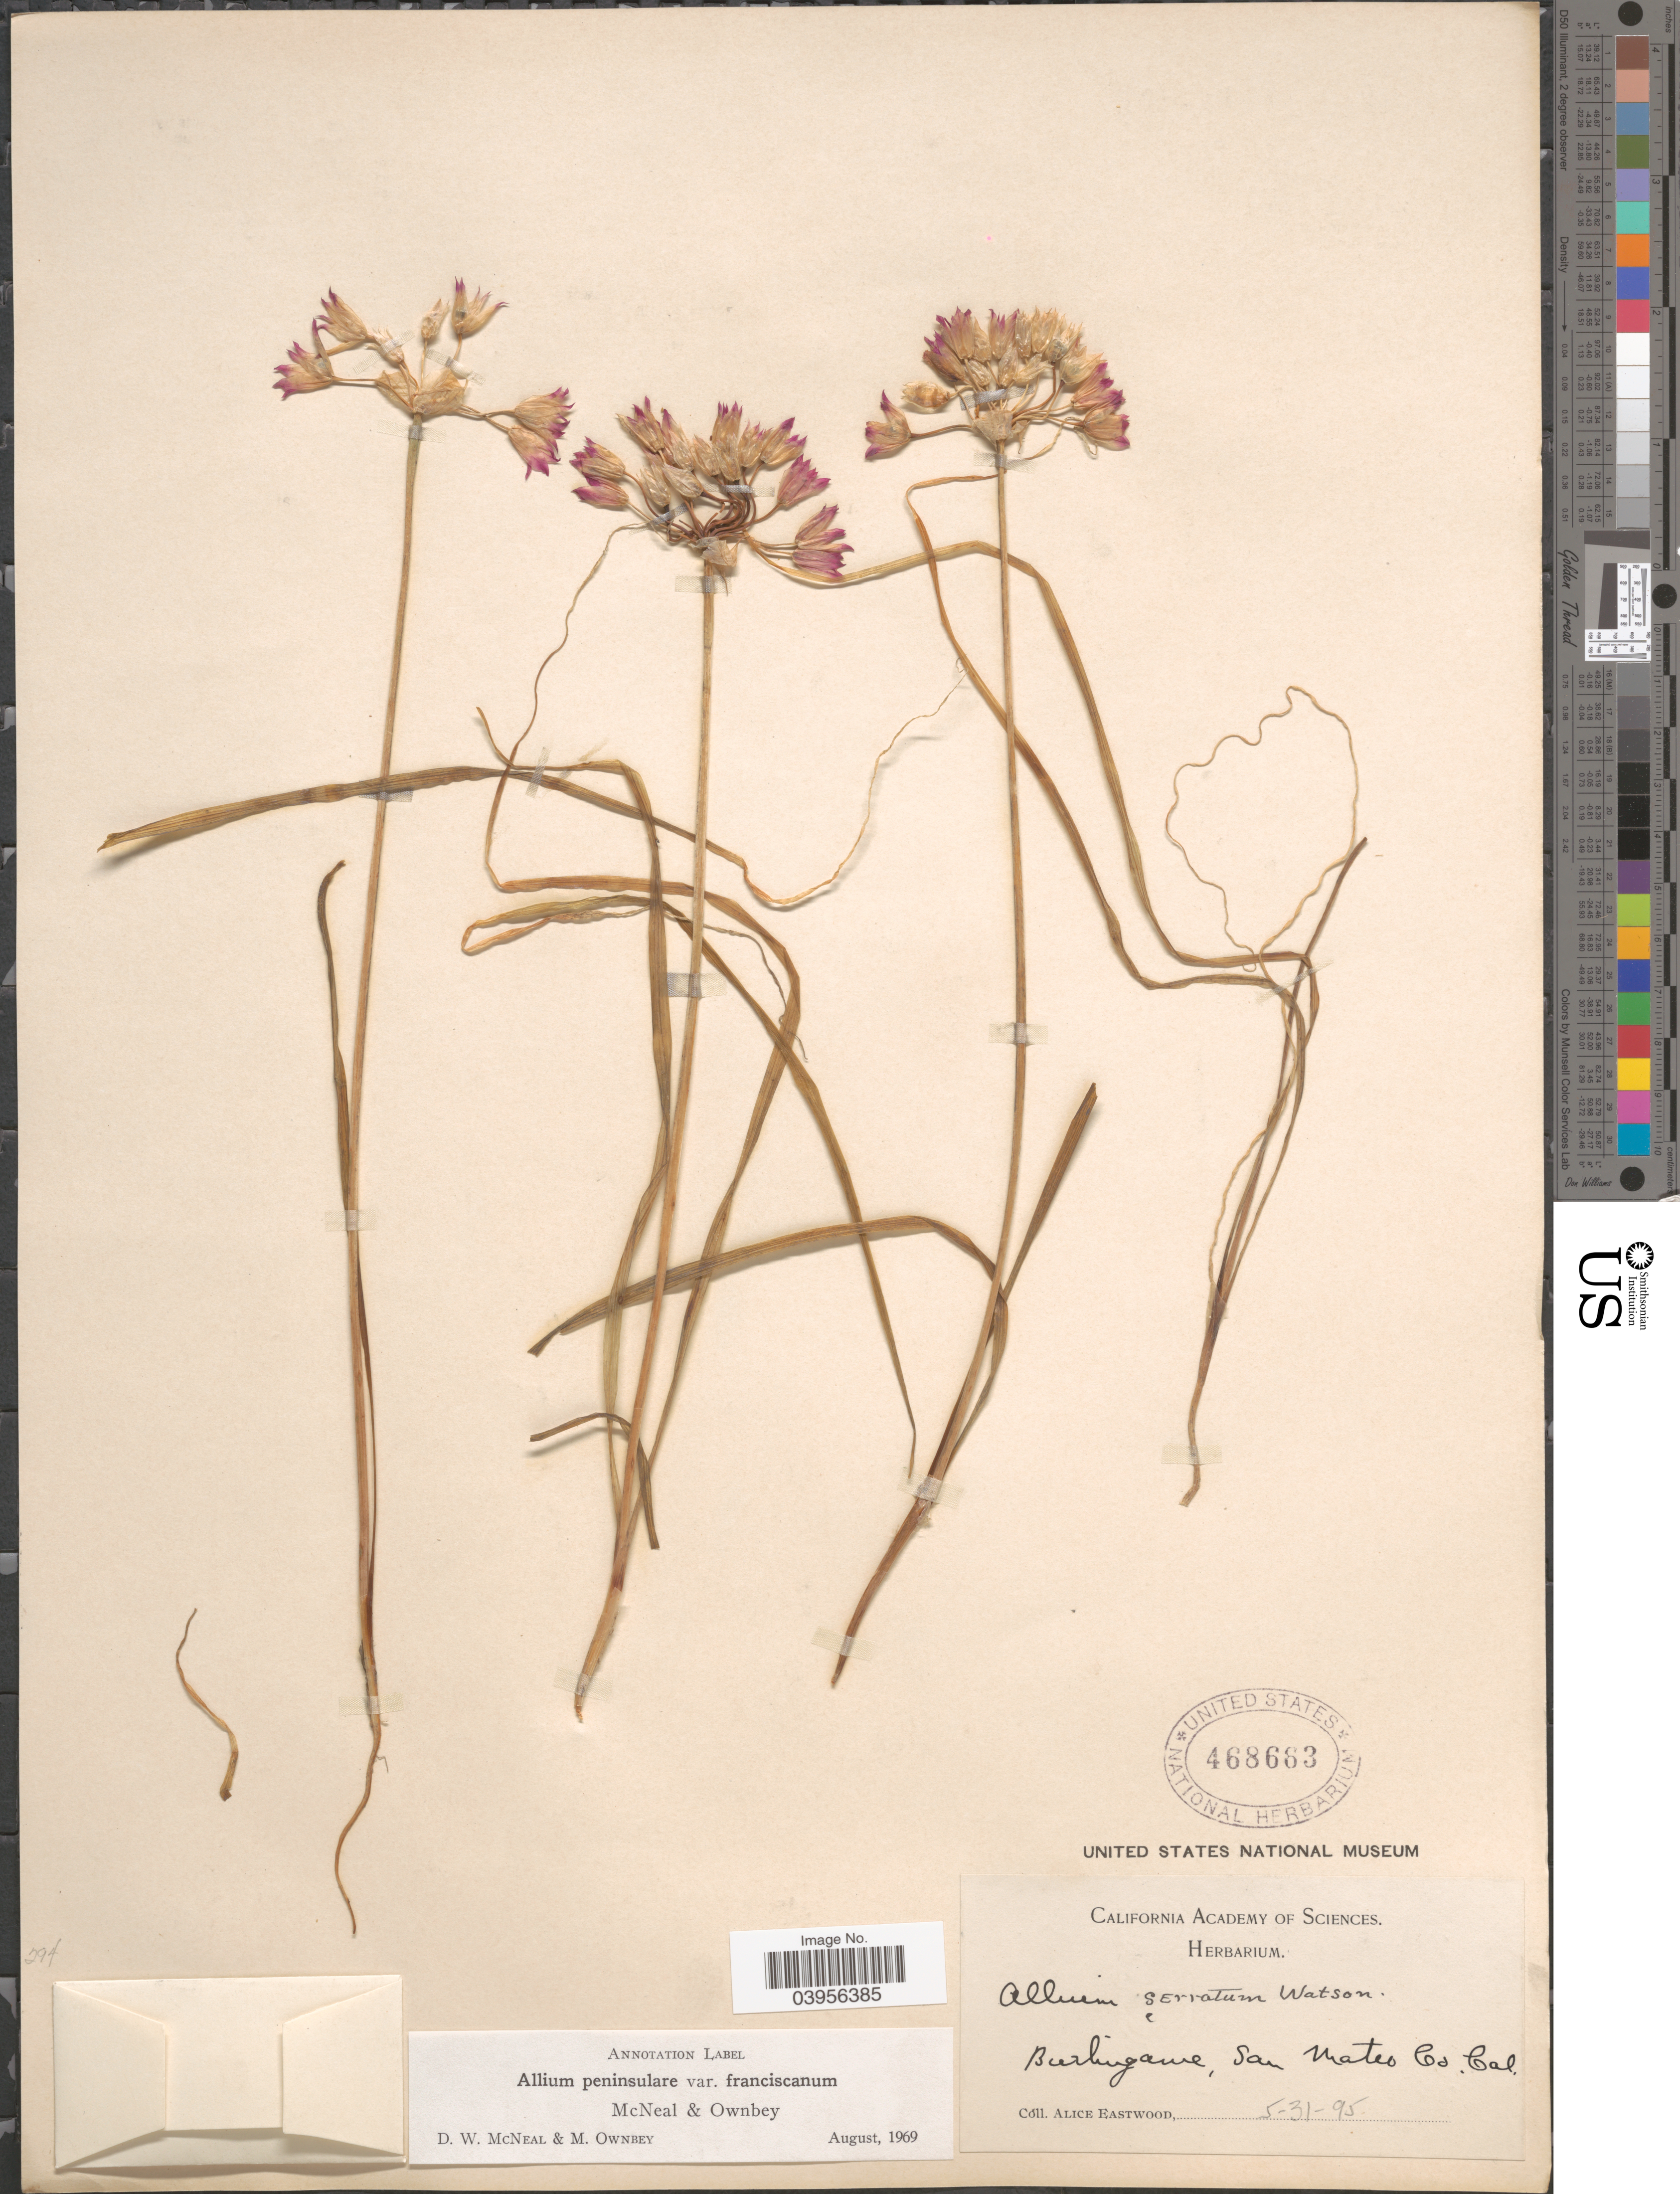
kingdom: Plantae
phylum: Tracheophyta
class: Liliopsida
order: Asparagales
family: Amaryllidaceae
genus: Allium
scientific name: Allium peninsulare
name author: Lemmon ex Greene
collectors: A. Eastwood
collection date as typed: Transcribed d/m/y: 31/5/95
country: United States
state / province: California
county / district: San Mateo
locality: Burlingame, San Mateo Co.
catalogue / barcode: US 468663